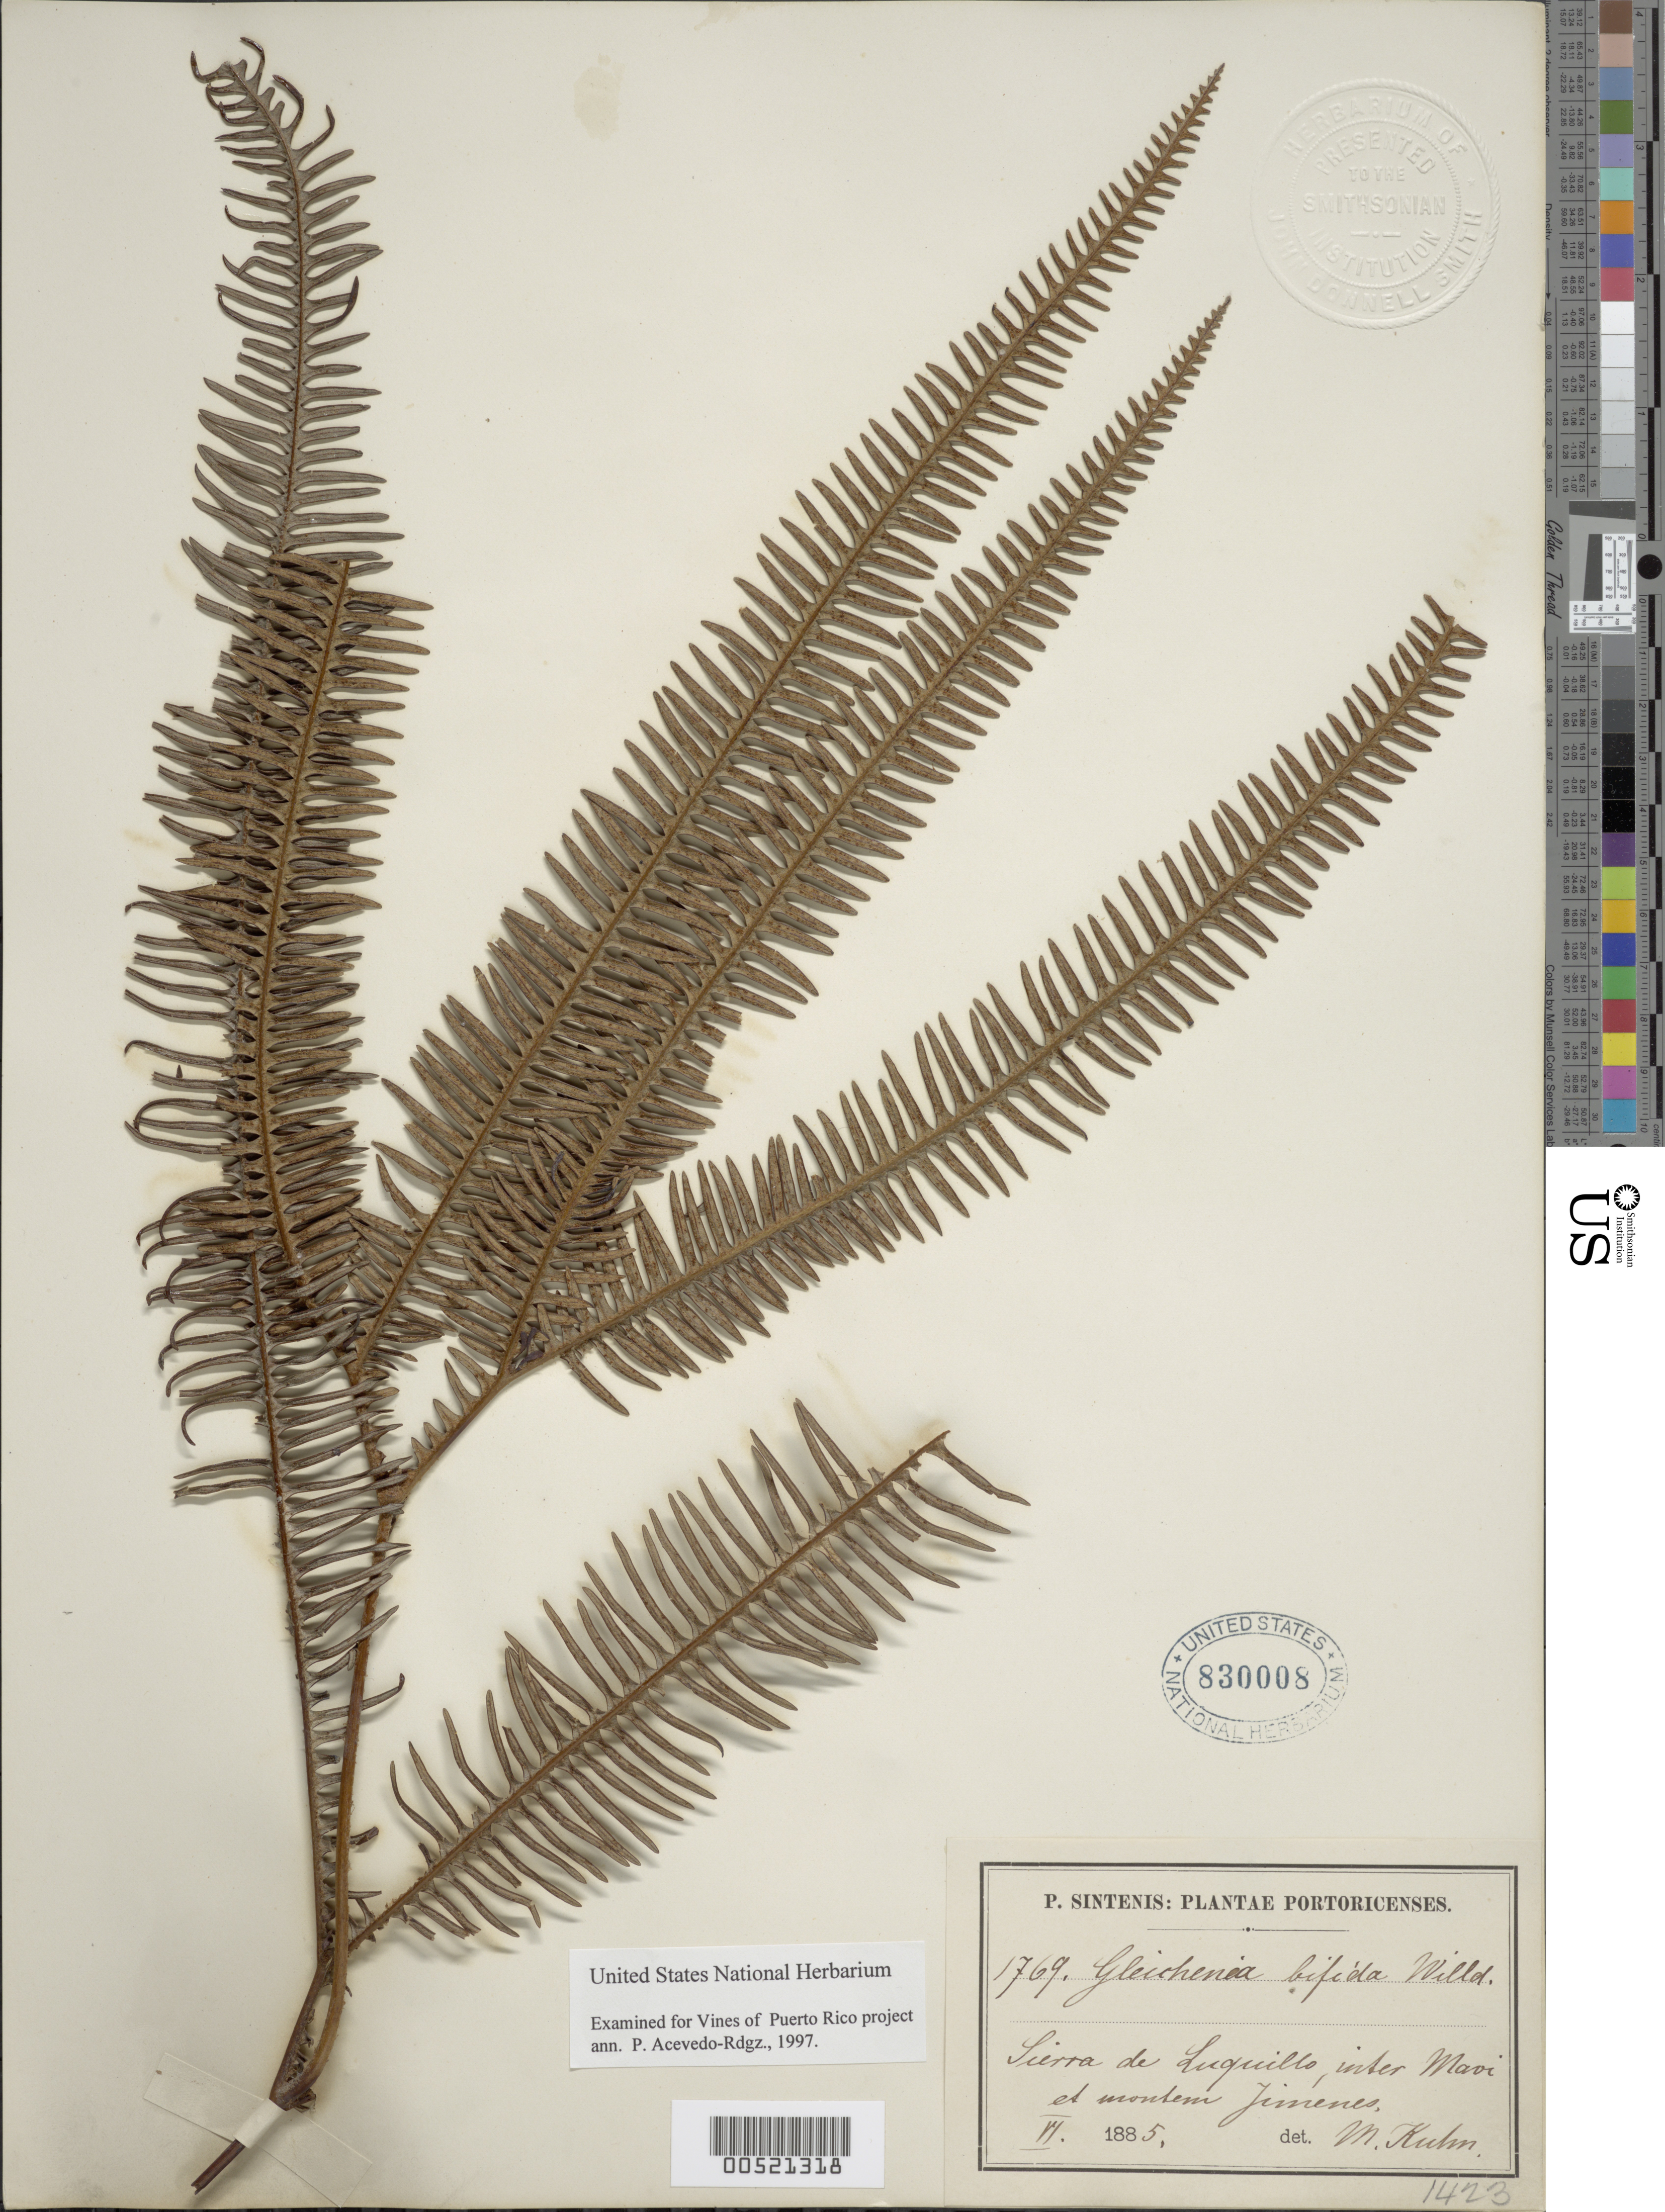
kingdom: Plantae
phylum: Tracheophyta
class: Polypodiopsida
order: Gleicheniales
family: Gleicheniaceae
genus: Sticherus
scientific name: Sticherus bifidus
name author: (Willd.) Ching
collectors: P. Sintenis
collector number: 1769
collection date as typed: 01 Jun 1885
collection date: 1885-06-01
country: Puerto Rico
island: Greater Antilles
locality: Sierra de Luquillo, inter Mavi et montem Jimenes.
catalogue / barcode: US 830008